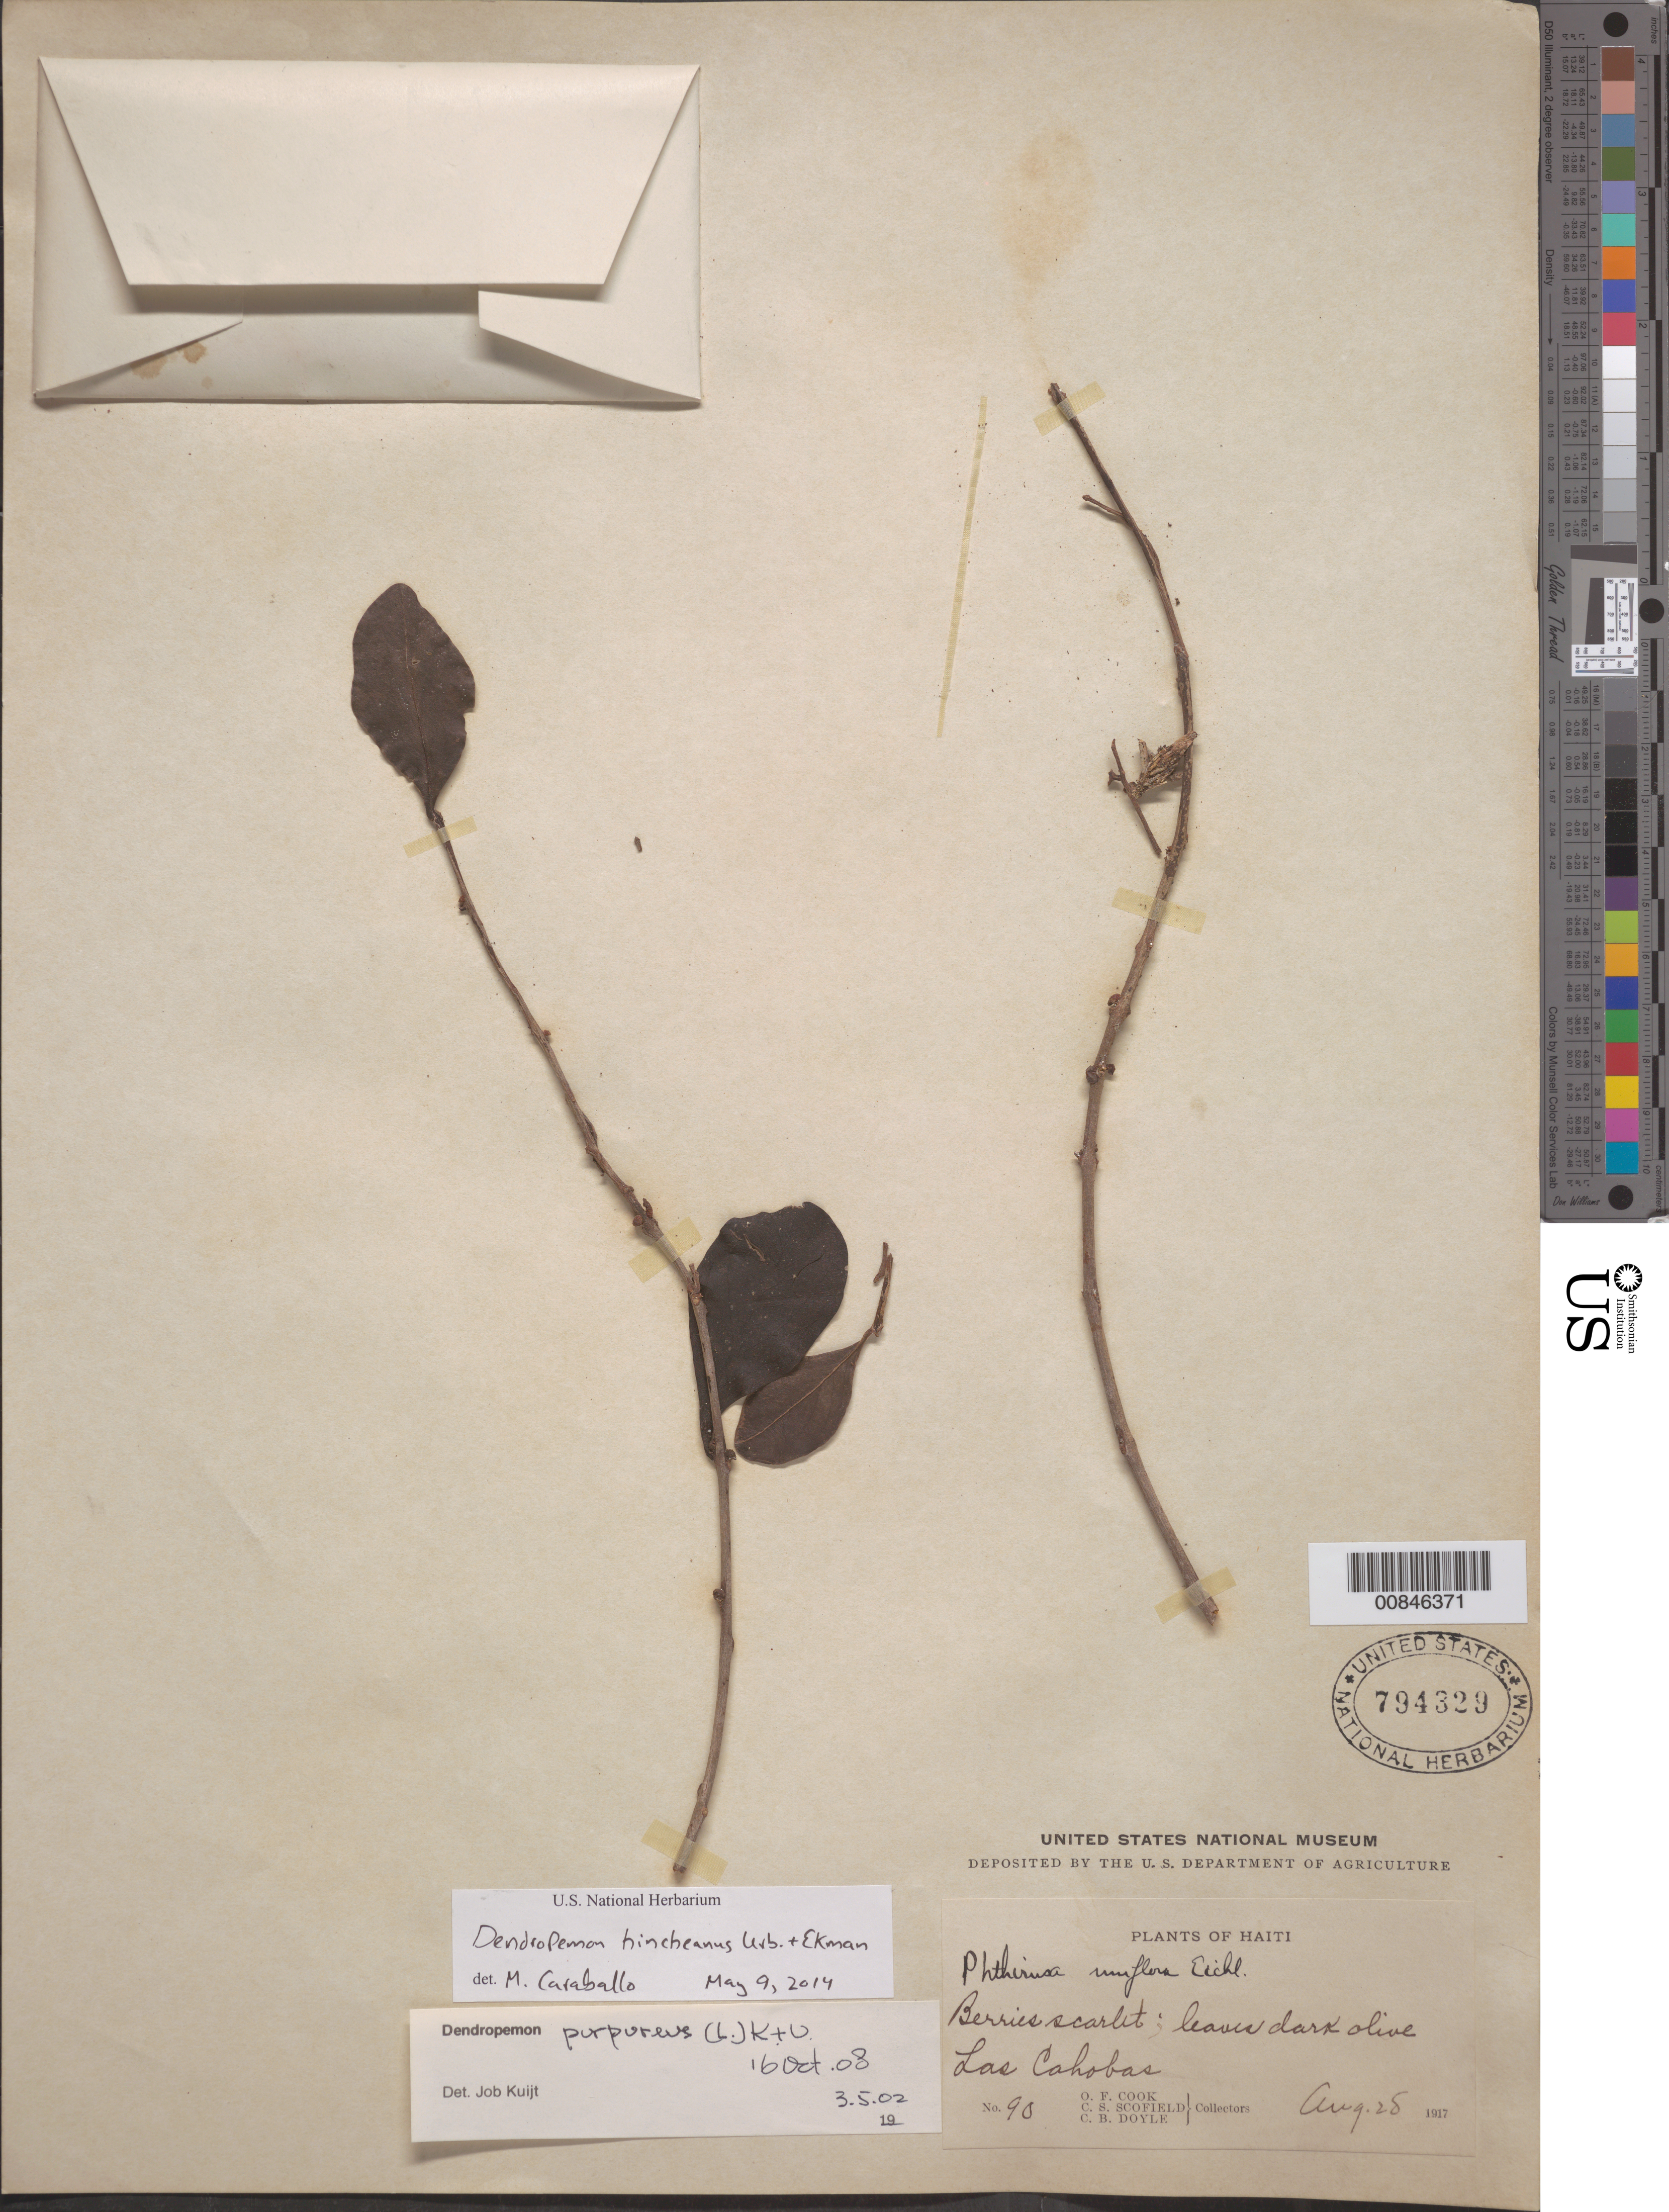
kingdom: Plantae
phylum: Tracheophyta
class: Magnoliopsida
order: Santalales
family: Loranthaceae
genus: Dendropemon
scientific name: Dendropemon hincheanus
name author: Urb. & Ekman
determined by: Caraballo-Ortiz, Marcos A., (MISS), University of Mississippi (UNITED STATES)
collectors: O. F. Cook, C. Scofield & C. Doyle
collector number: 90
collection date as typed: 25 Aug 1917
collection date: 1917-08-25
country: Haiti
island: Hispaniola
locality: Las Cahobas.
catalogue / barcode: US 794329